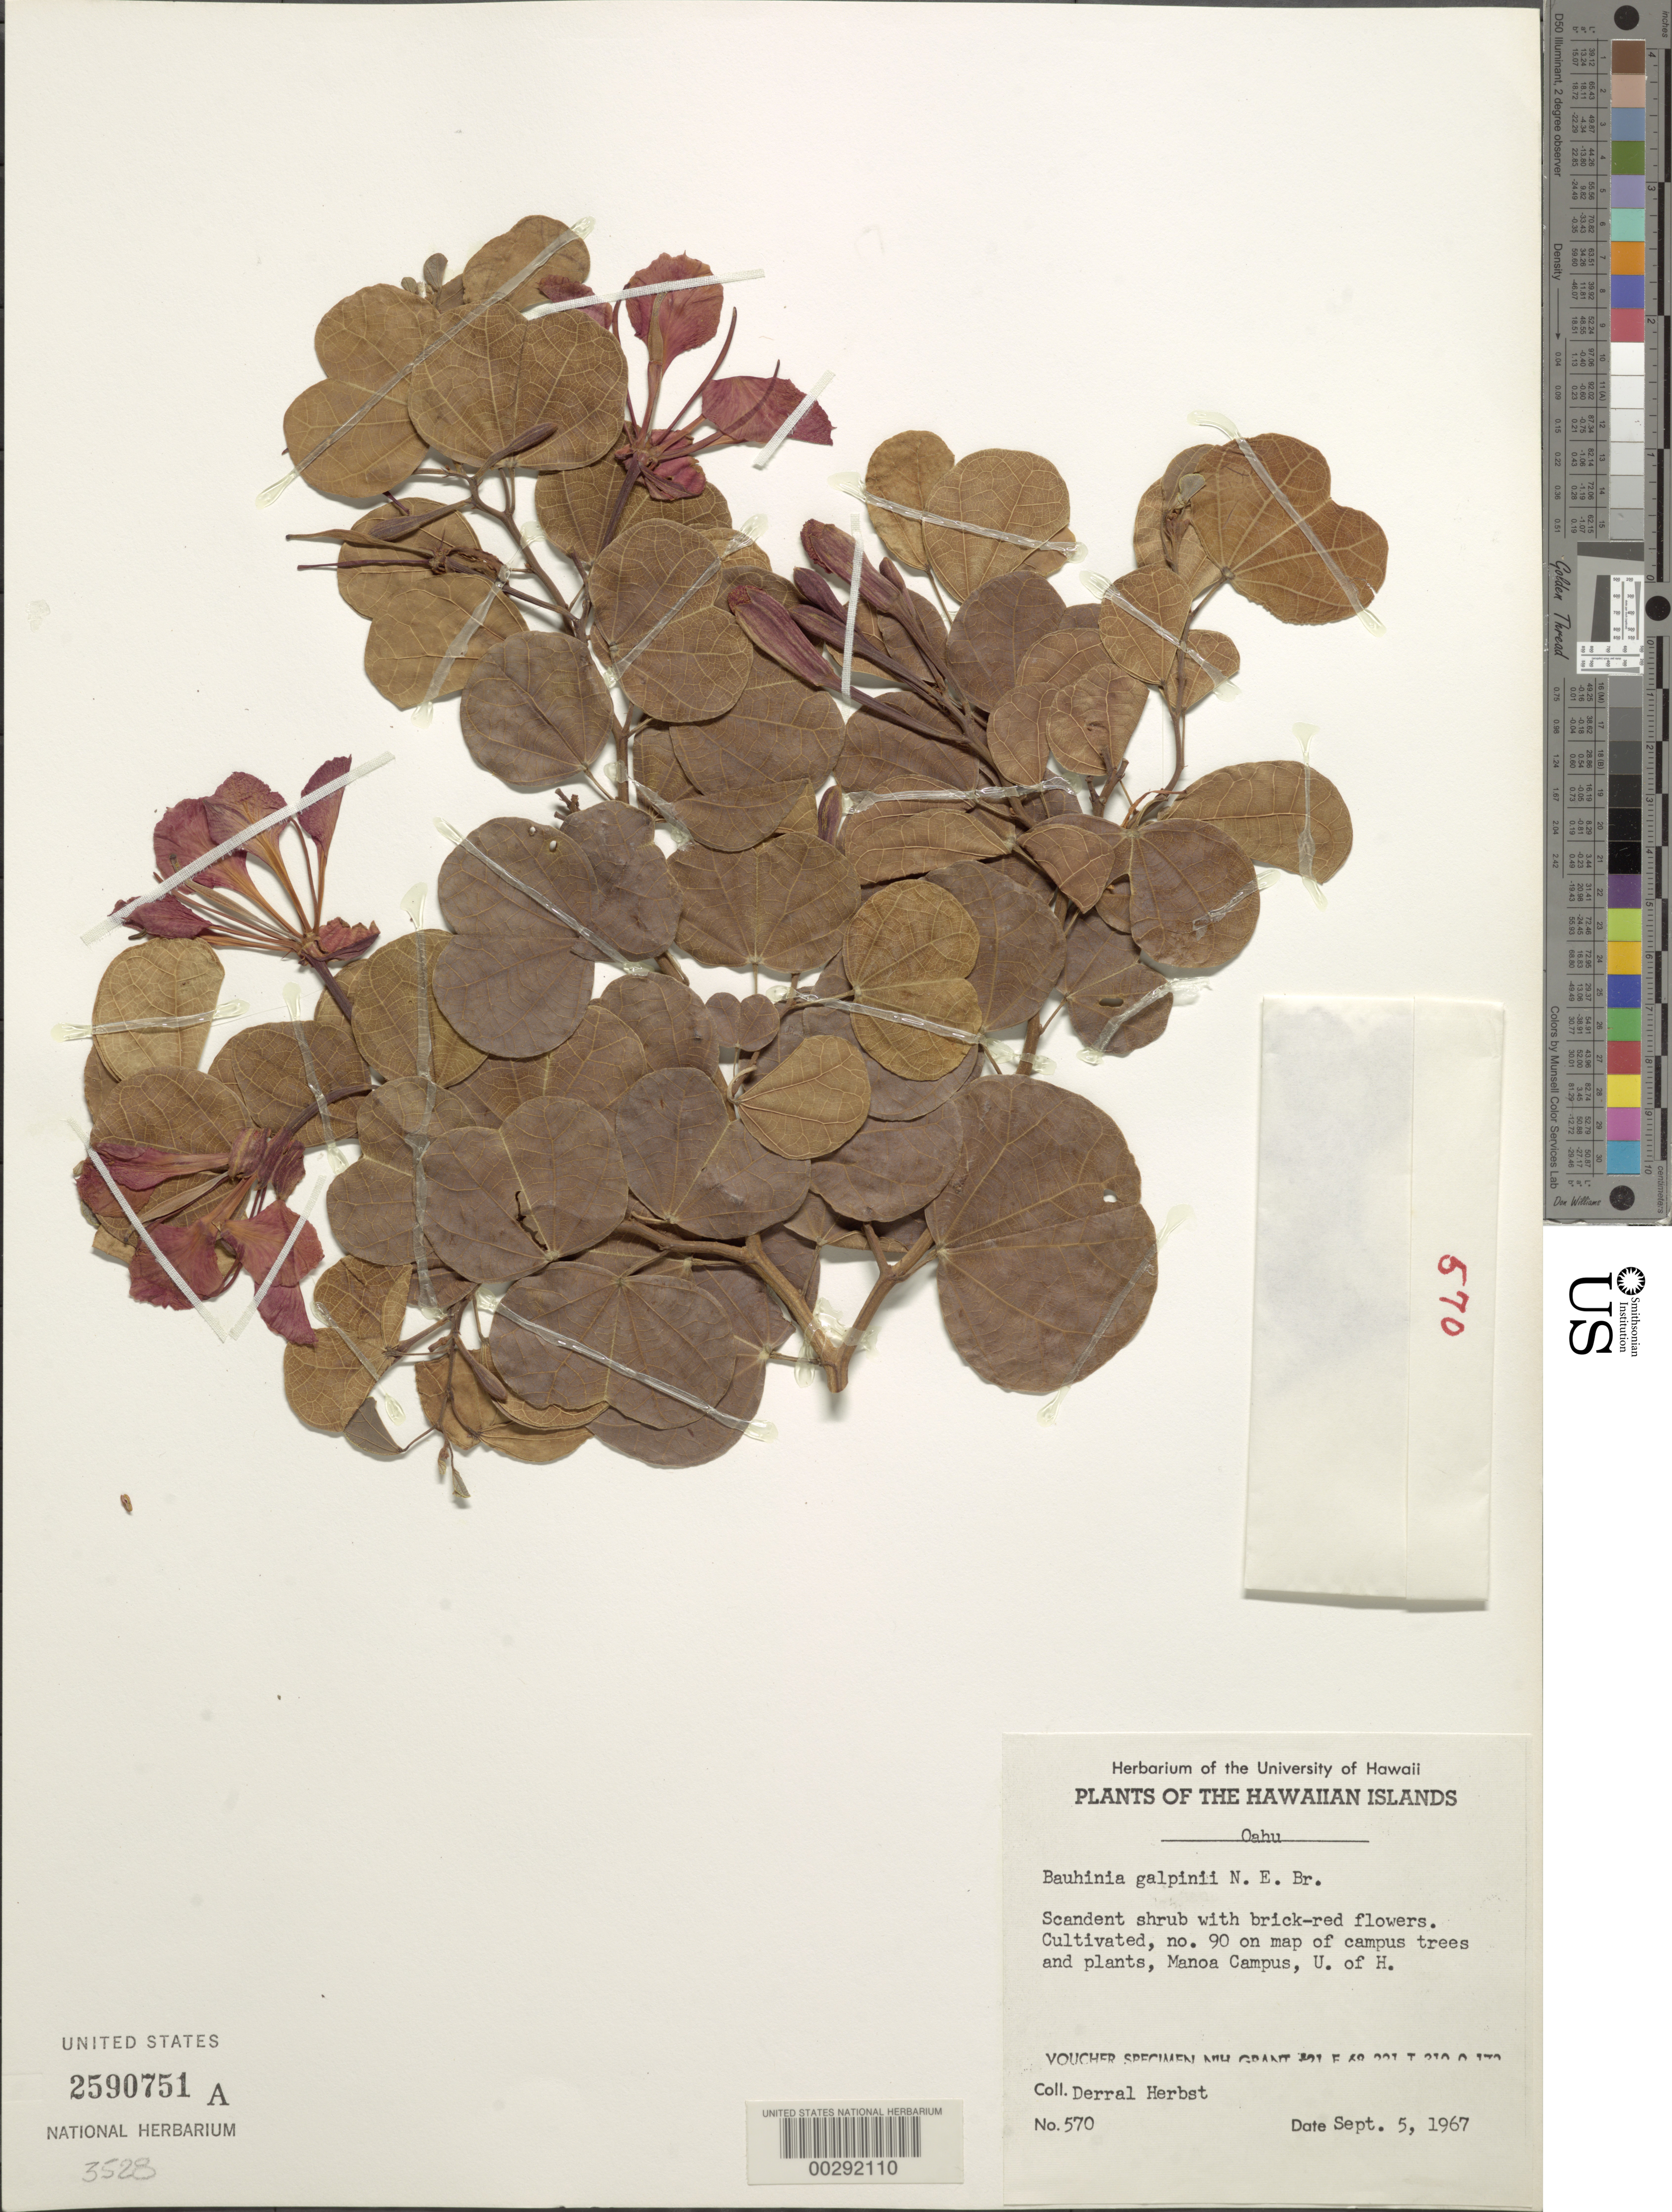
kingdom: Plantae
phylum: Tracheophyta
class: Magnoliopsida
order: Fabales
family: Fabaceae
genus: Bauhinia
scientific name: Bauhinia monandra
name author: Kurz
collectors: D. Herbst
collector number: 570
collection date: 1967-09-05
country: United States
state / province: Hawaii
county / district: Honolulu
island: Oahu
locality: Oahu. no. 90 on map of campus trees and plants, Manoa Campus, U. of H..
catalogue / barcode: US 2590751A